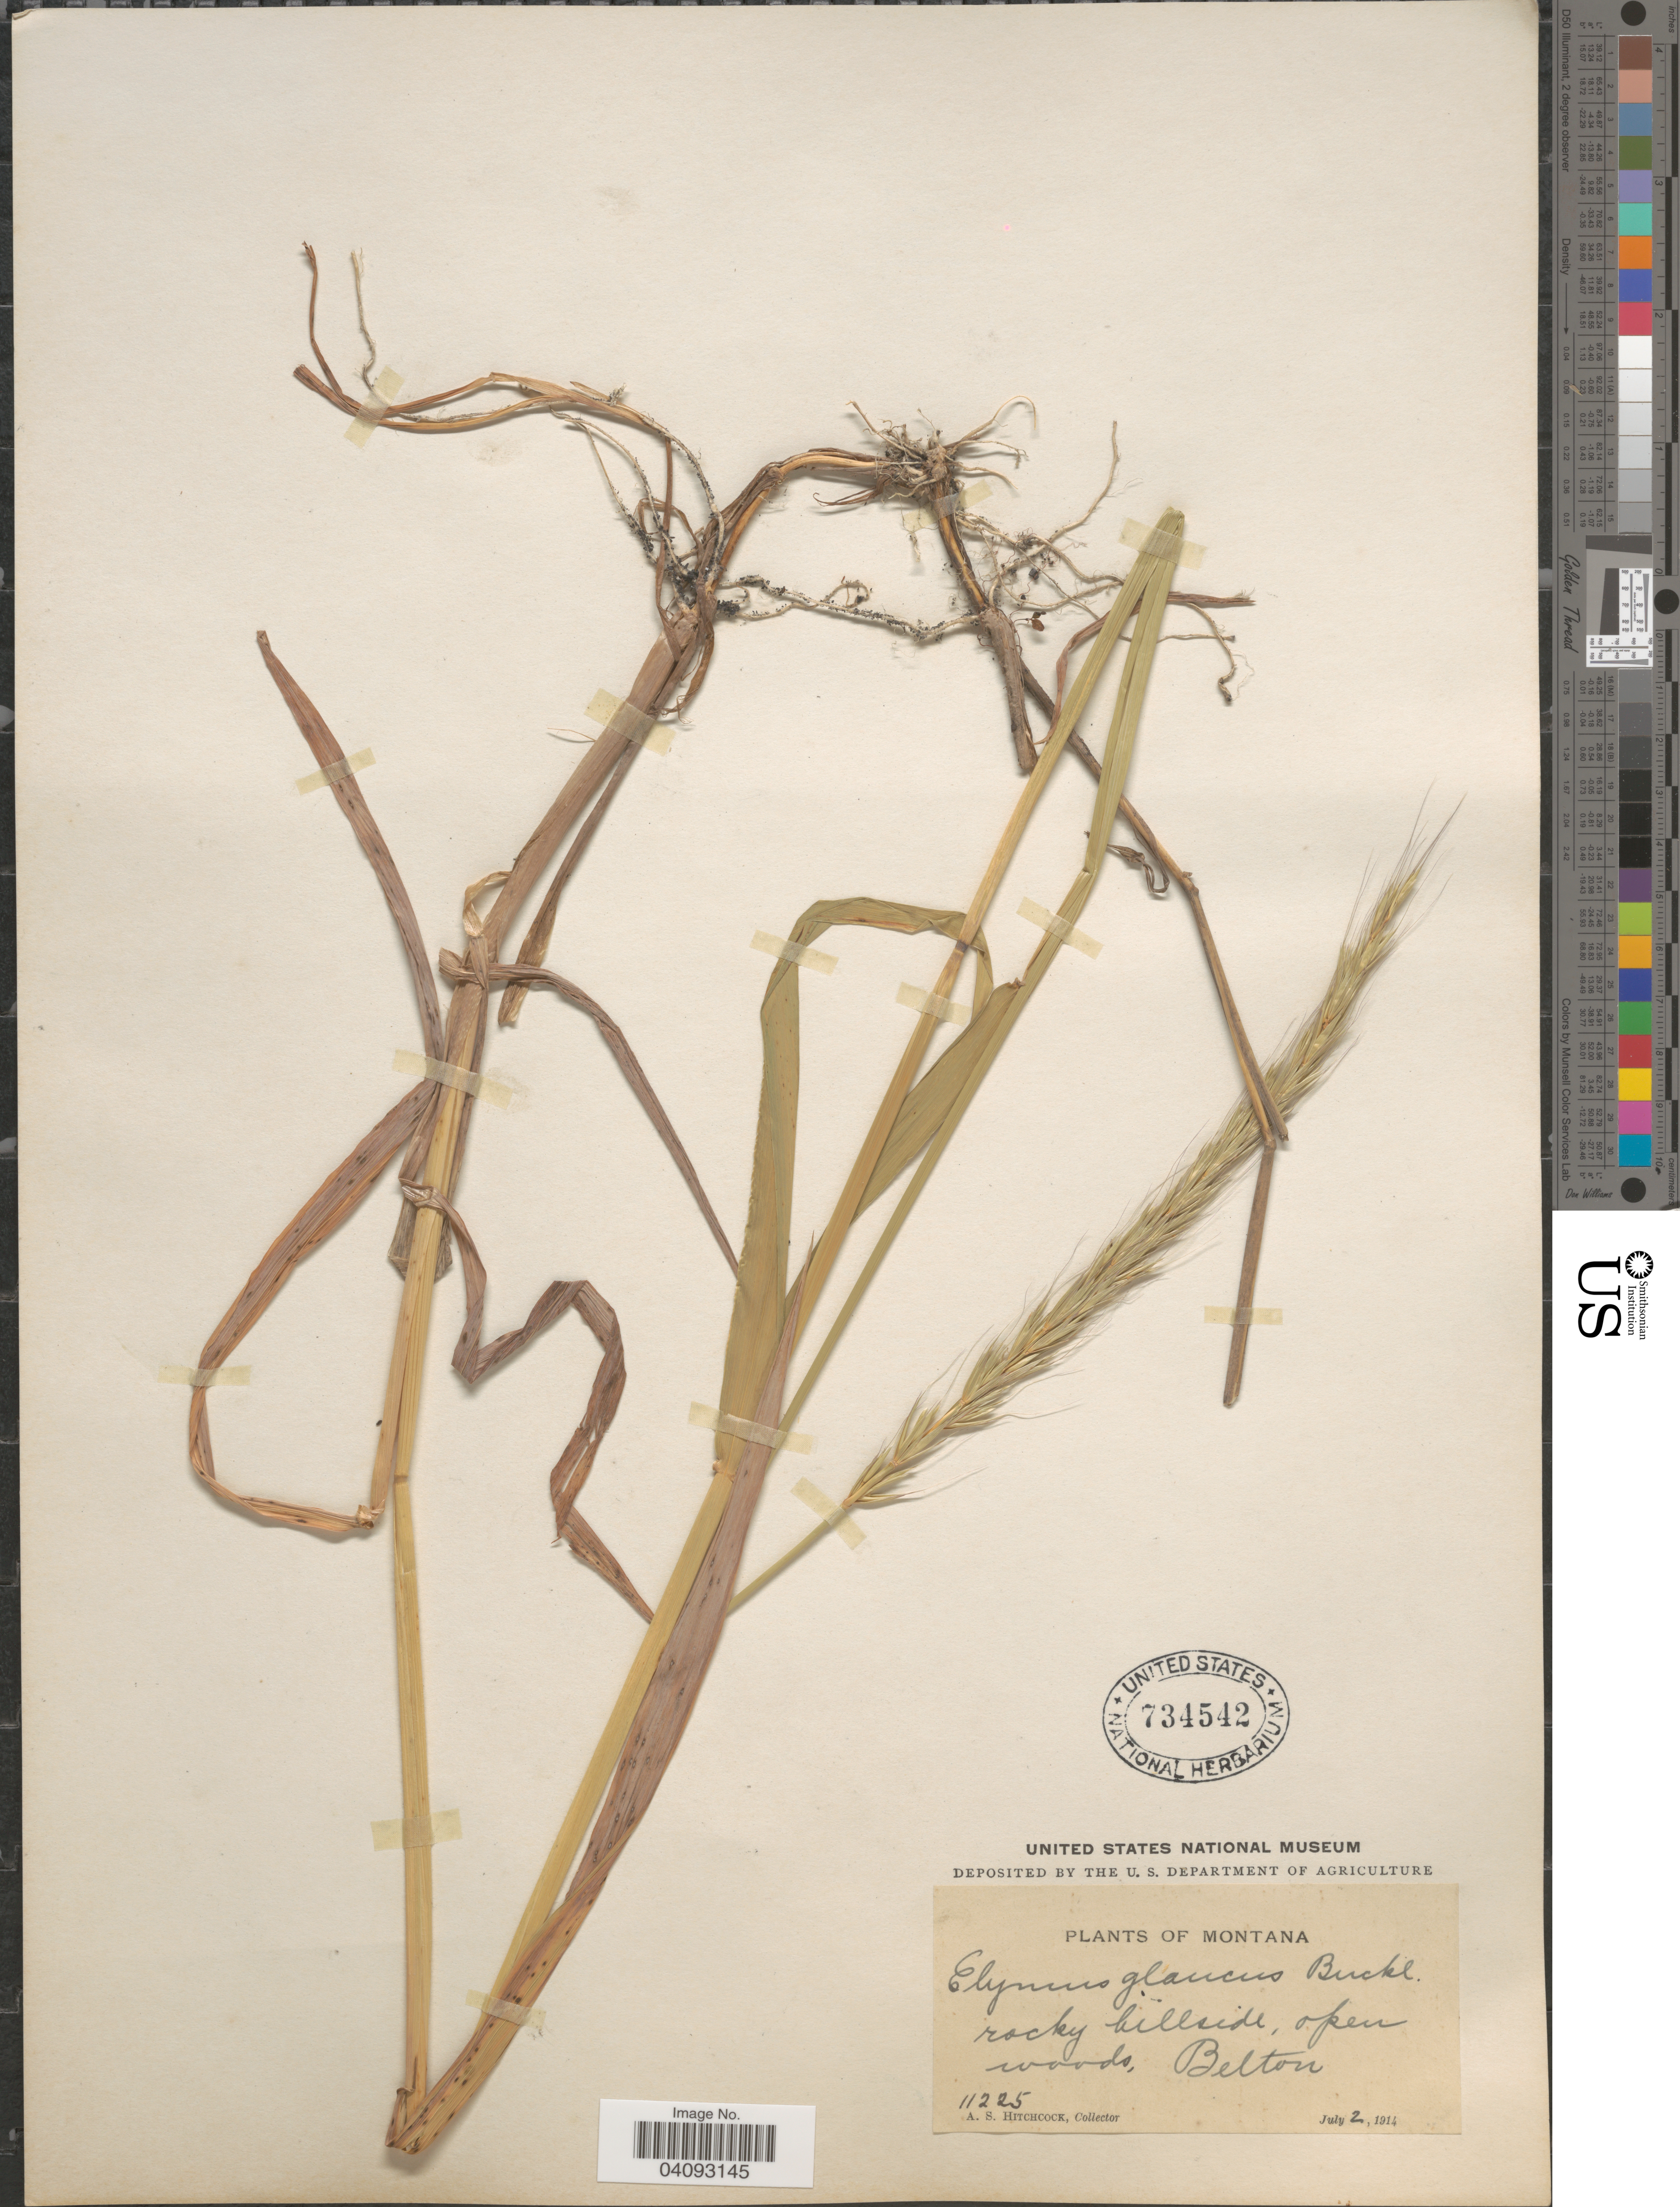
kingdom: Plantae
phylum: Tracheophyta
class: Liliopsida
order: Poales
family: Poaceae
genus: Elymus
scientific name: Elymus glaucus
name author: Buckley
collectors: A. S. Hitchcock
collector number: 11225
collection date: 1914-07-02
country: United States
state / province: Montana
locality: Rocky hillside, open woods, Belton.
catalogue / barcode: US 734542